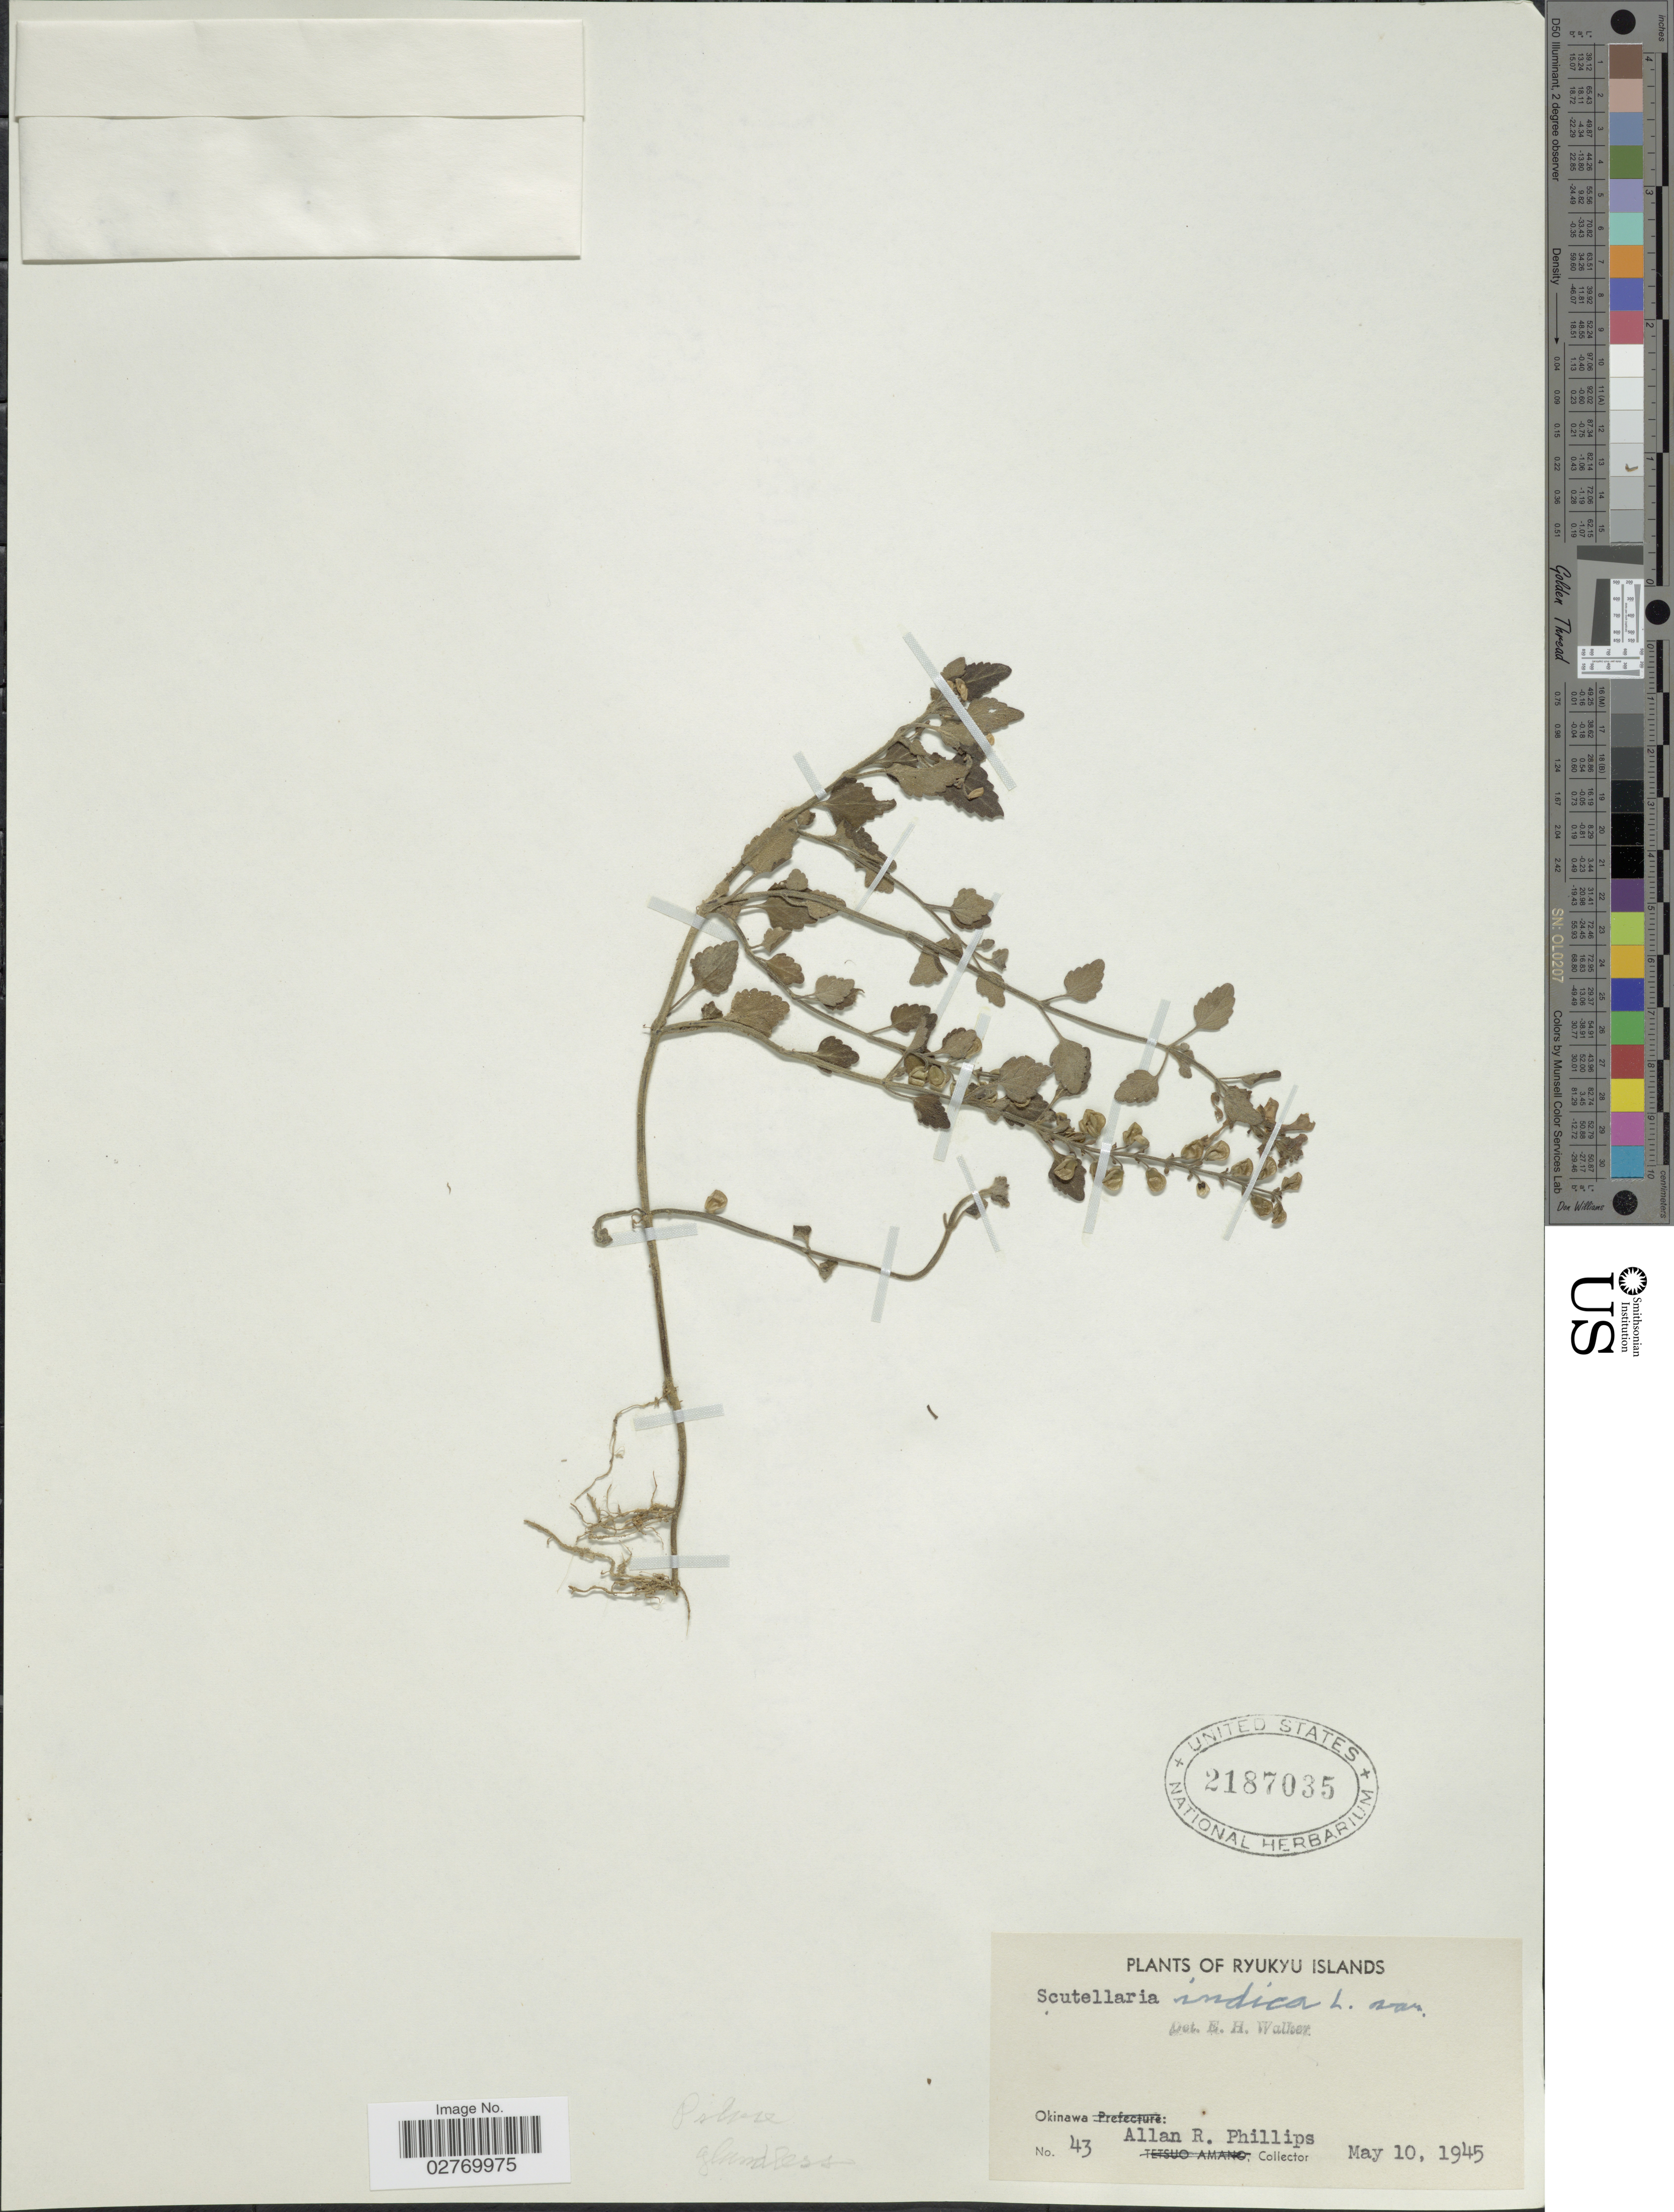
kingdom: Plantae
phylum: Tracheophyta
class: Magnoliopsida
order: Lamiales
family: Lamiaceae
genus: Scutellaria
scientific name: Scutellaria indica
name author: L.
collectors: A. R. Phillips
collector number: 43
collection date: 1945-05-10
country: Japan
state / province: Okinawa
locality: Ryukyu Islands.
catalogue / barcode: US 2187035